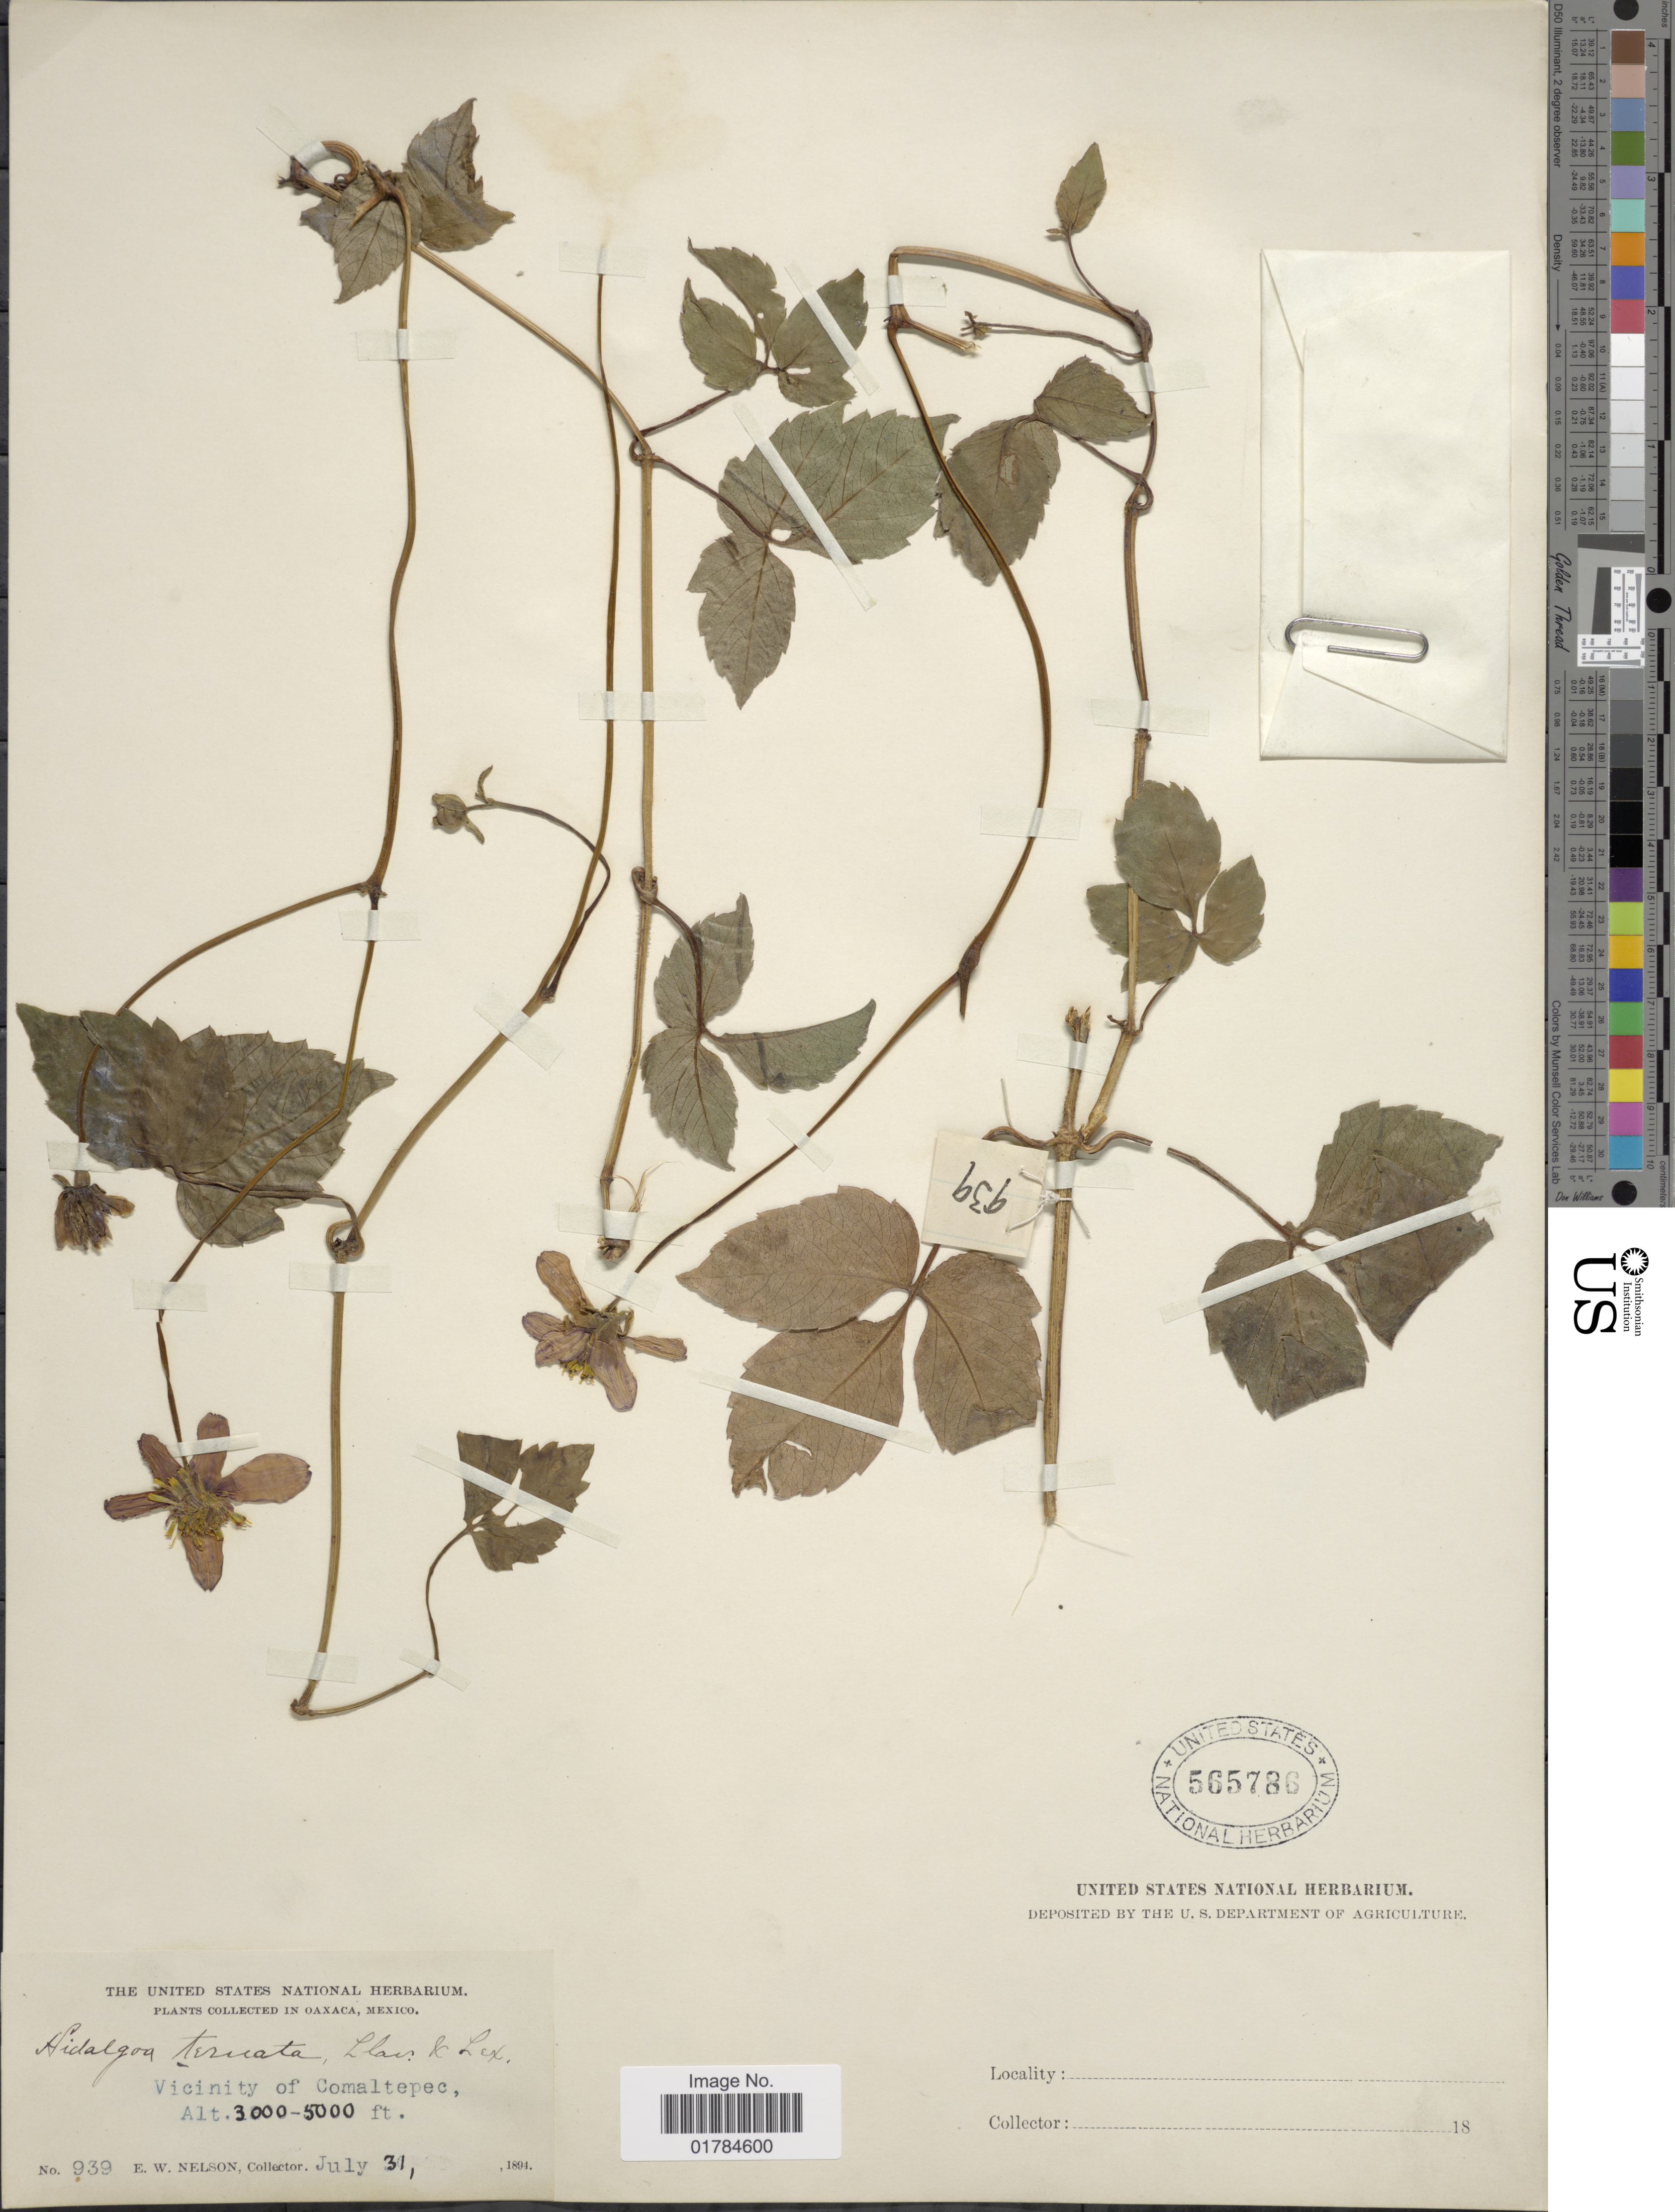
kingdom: Plantae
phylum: Tracheophyta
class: Magnoliopsida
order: Asterales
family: Asteraceae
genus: Hidalgoa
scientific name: Hidalgoa ternata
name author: La Llave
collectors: E. W. Nelson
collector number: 939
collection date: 1894-07-31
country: Mexico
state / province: Oaxaca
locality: Vicinity of Comaltepec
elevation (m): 914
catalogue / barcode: US 565786